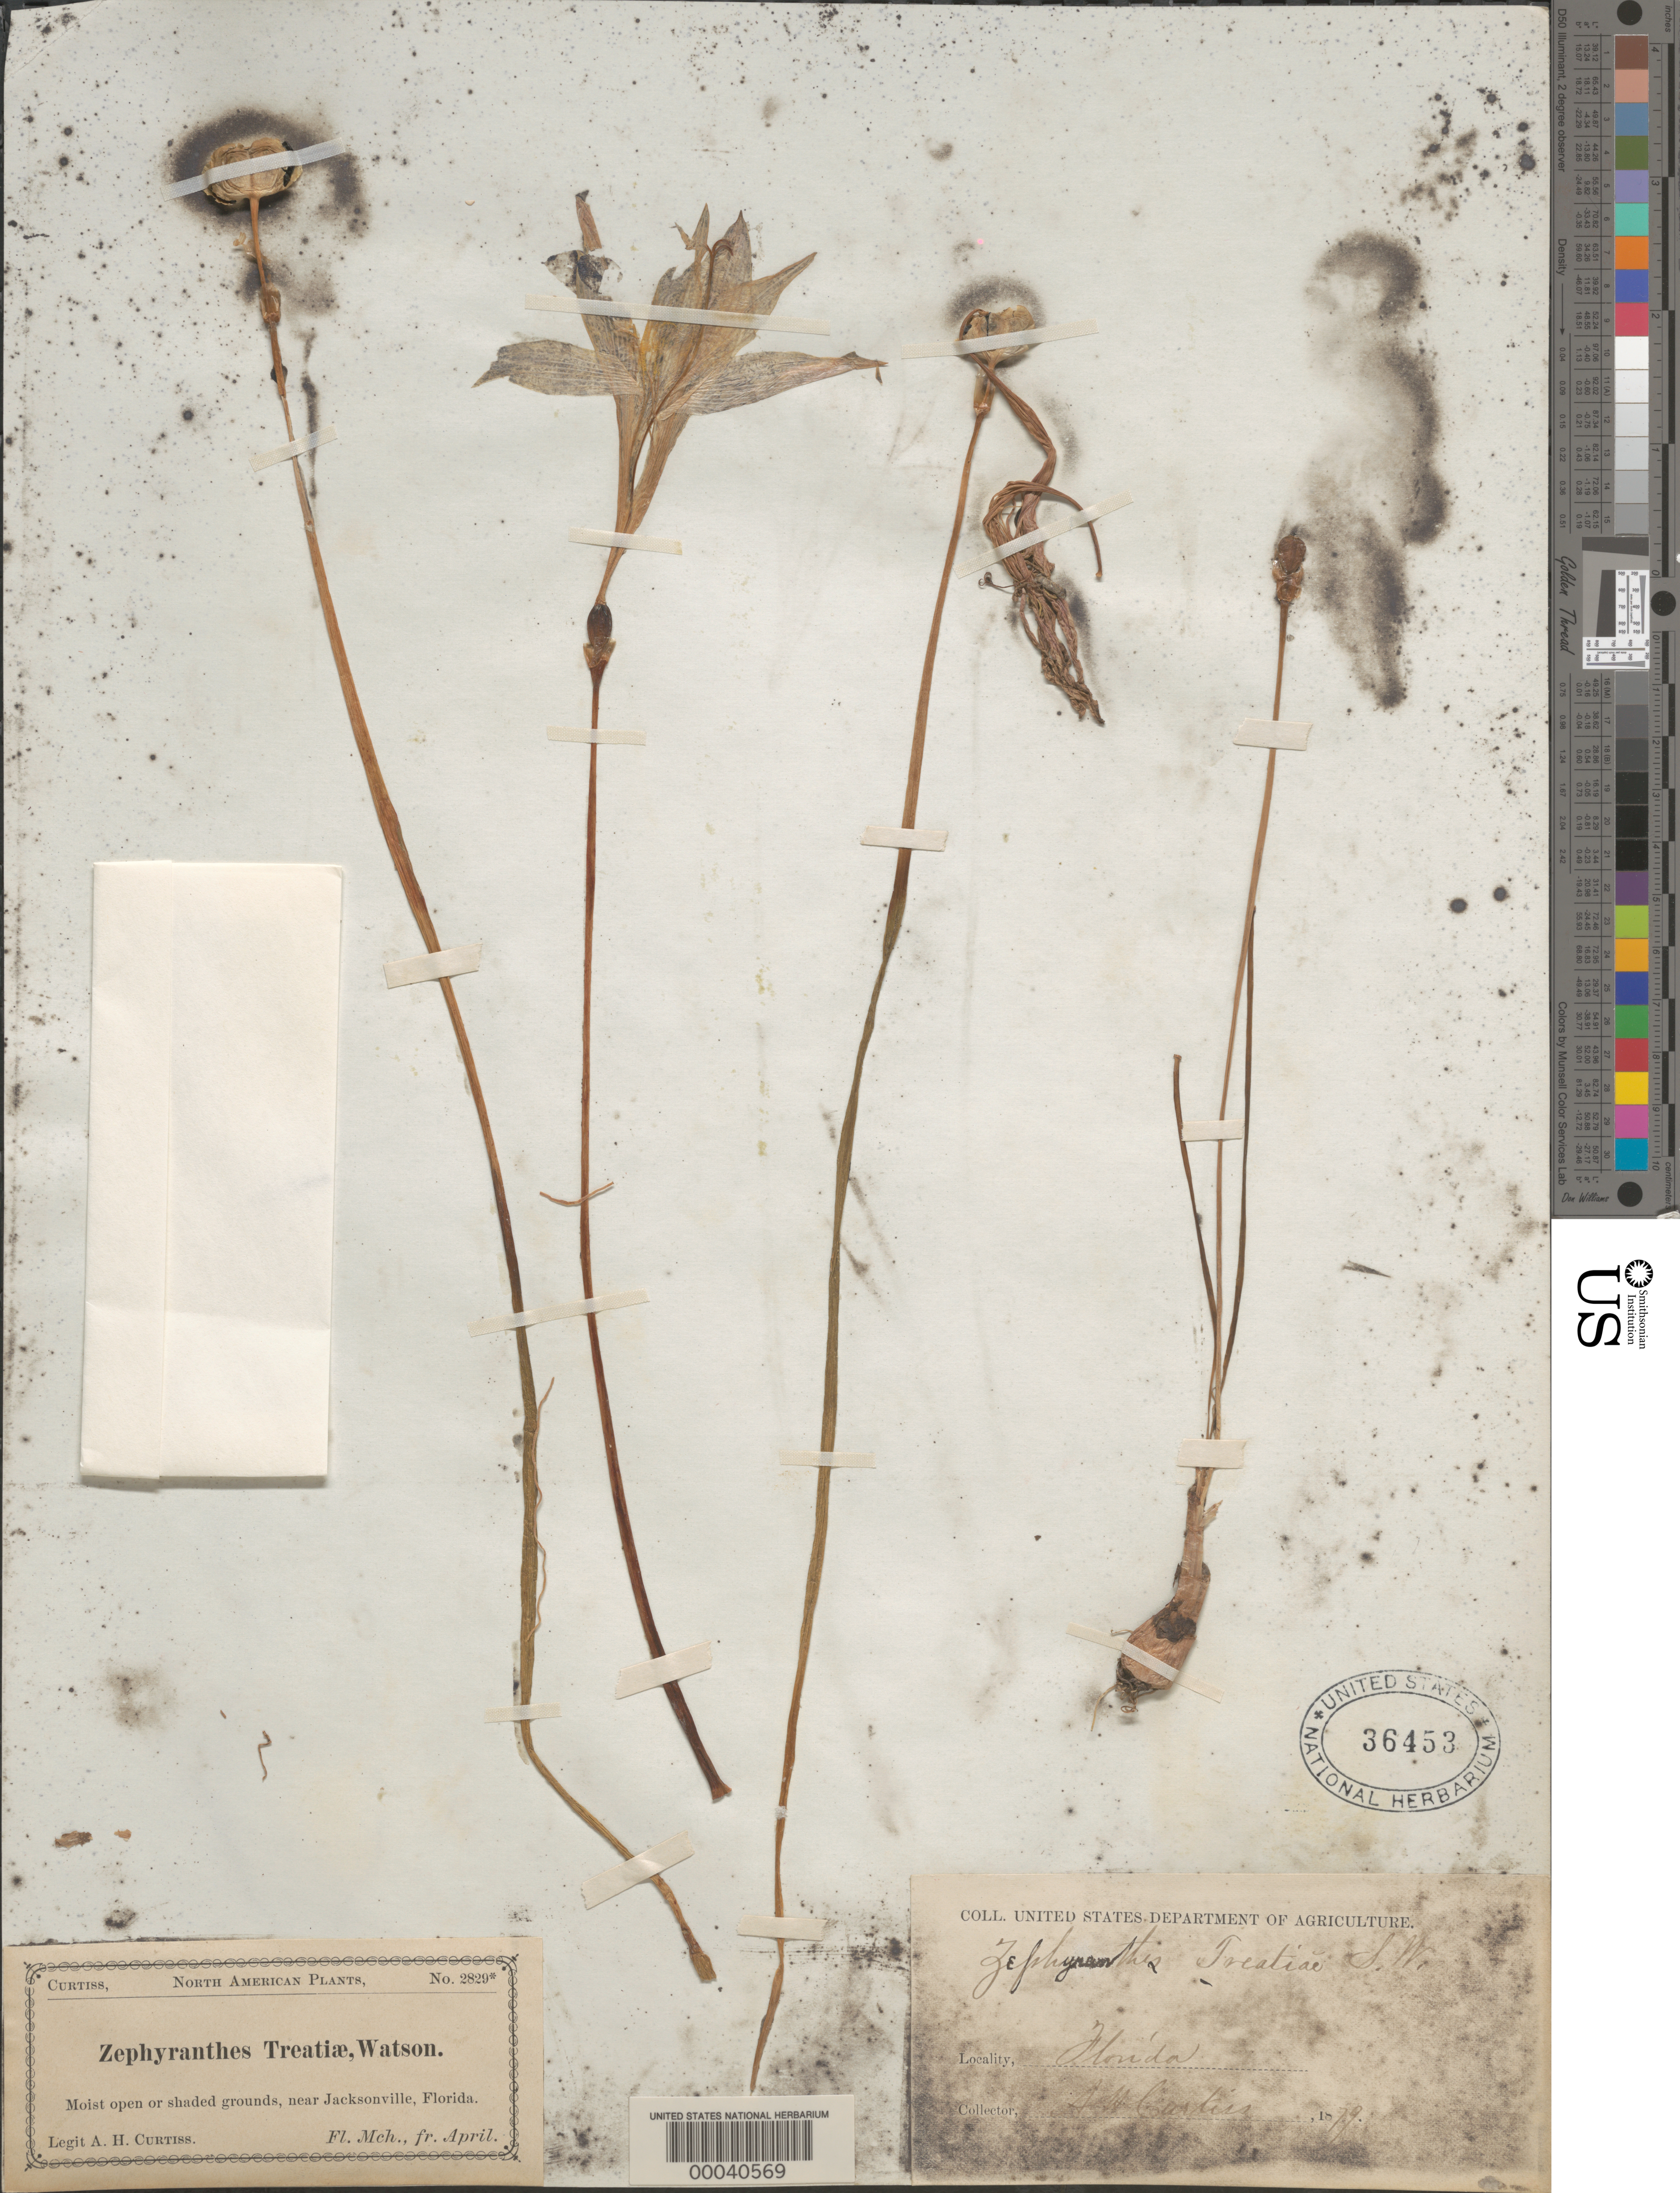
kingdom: Plantae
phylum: Tracheophyta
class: Liliopsida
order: Asparagales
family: Amaryllidaceae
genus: Zephyranthes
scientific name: Zephyranthes treatiae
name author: S. Watson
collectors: A. H. Curtiss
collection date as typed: Mar ---- and -- Apr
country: United States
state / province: Florida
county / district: Duval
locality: Near jacksonville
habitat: Moist open or shaded ground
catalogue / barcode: US 36453